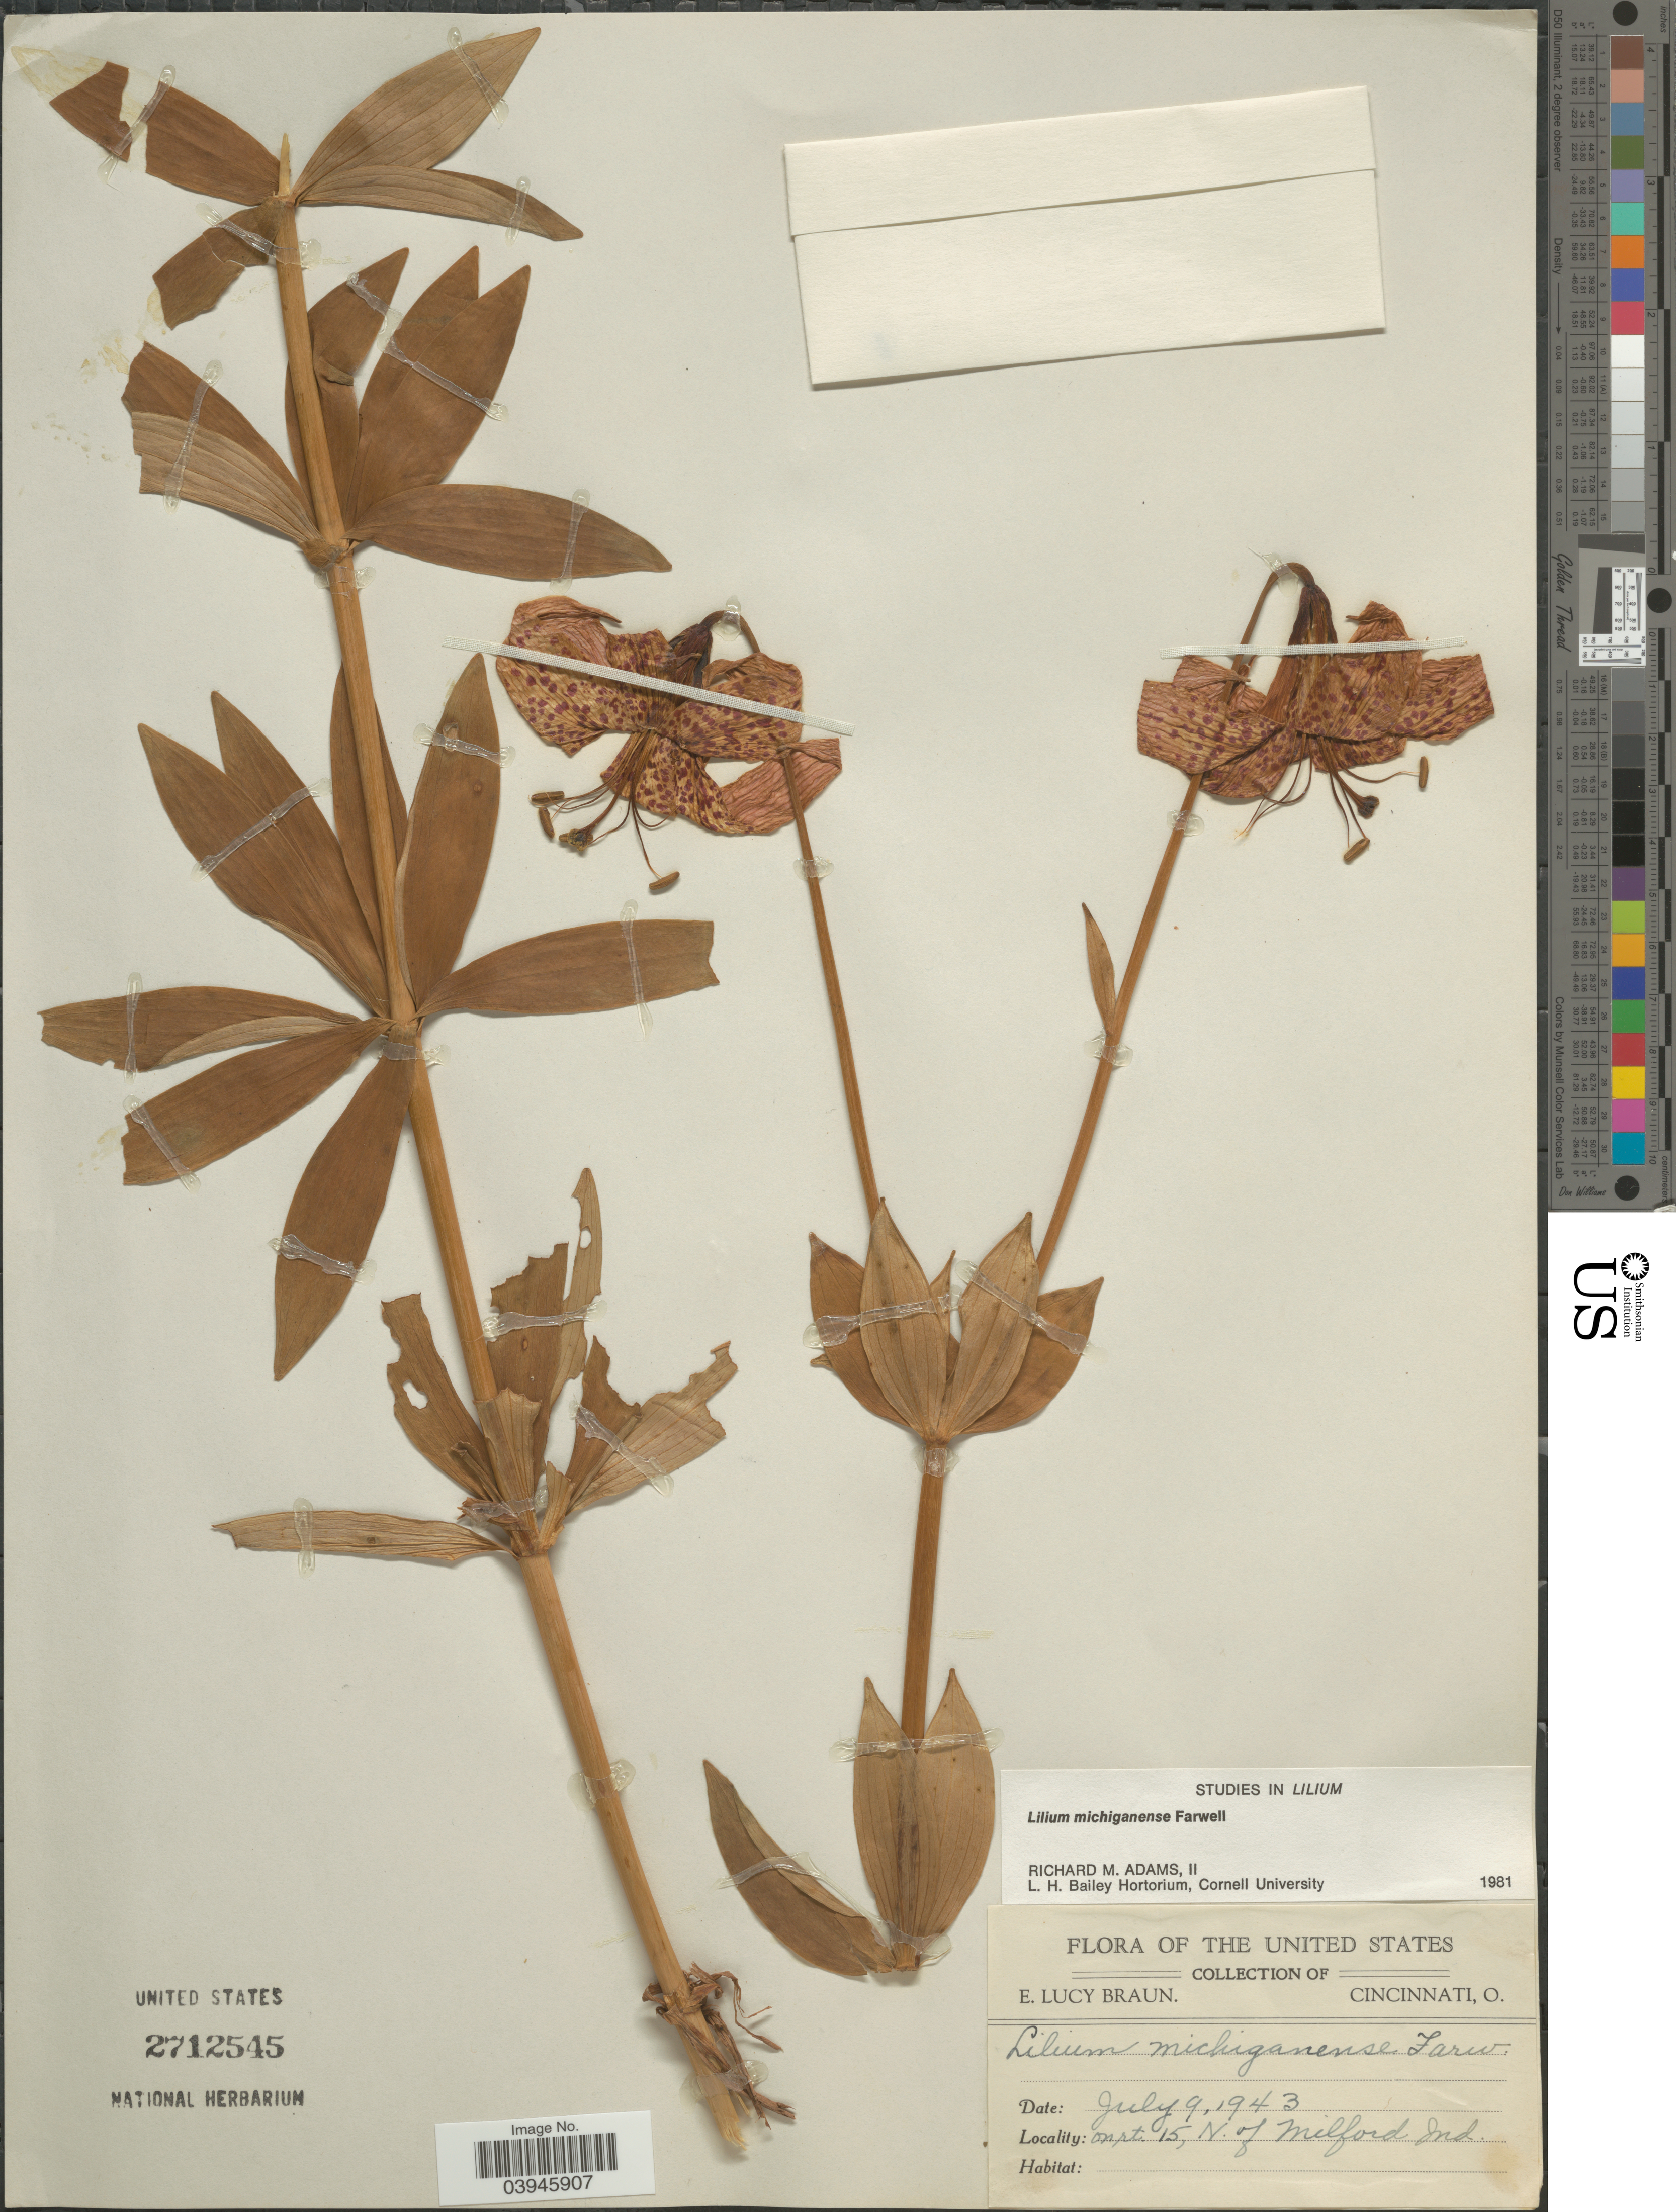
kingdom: Plantae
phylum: Tracheophyta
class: Liliopsida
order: Liliales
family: Liliaceae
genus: Lilium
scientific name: Lilium michiganense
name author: Farw.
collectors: E. L. Braun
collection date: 1943-07-09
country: United States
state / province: Indiana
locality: On tr. 15, N. of Milford.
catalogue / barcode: US 2712545